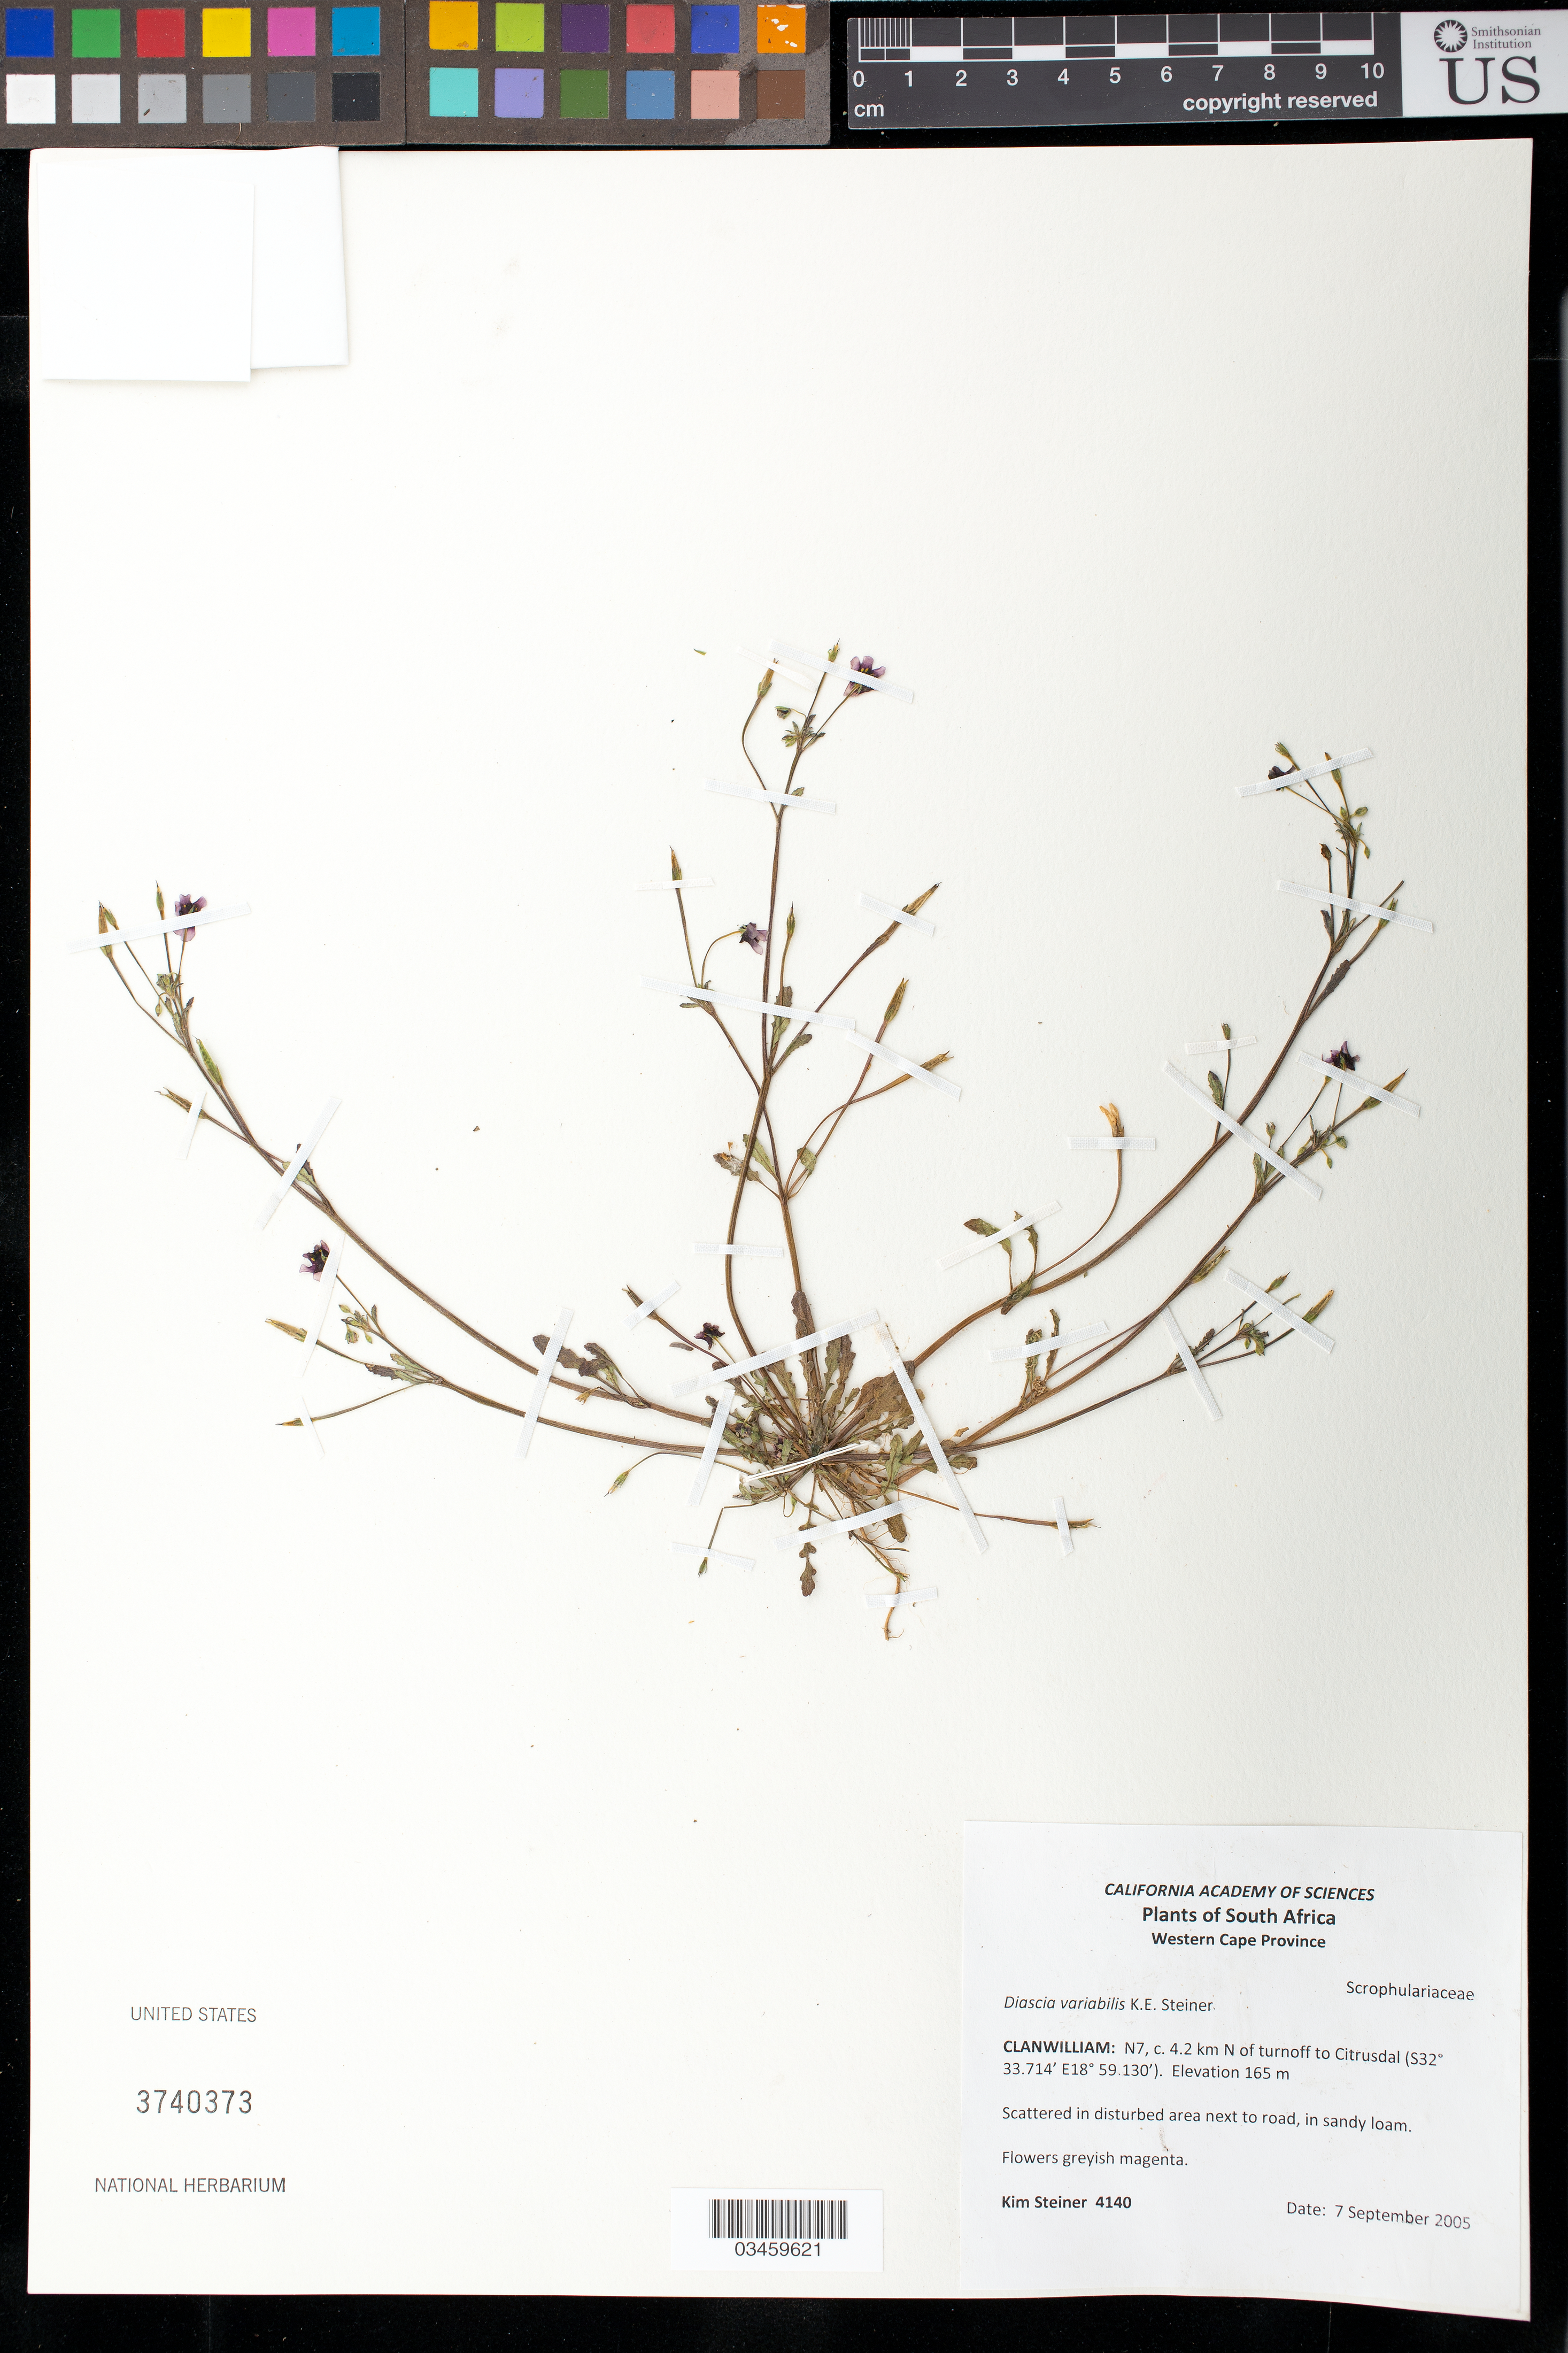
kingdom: Plantae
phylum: Tracheophyta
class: Magnoliopsida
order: Lamiales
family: Scrophulariaceae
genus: Diascia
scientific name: Diascia variabilis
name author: K.E. Steiner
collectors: K. Steiner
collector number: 4140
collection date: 2005-09-07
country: South Africa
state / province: Western Cape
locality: Clanwilliam, N7, ca. 4.2 km N of turnoff to Citrusdal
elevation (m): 165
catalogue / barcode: US 3740373